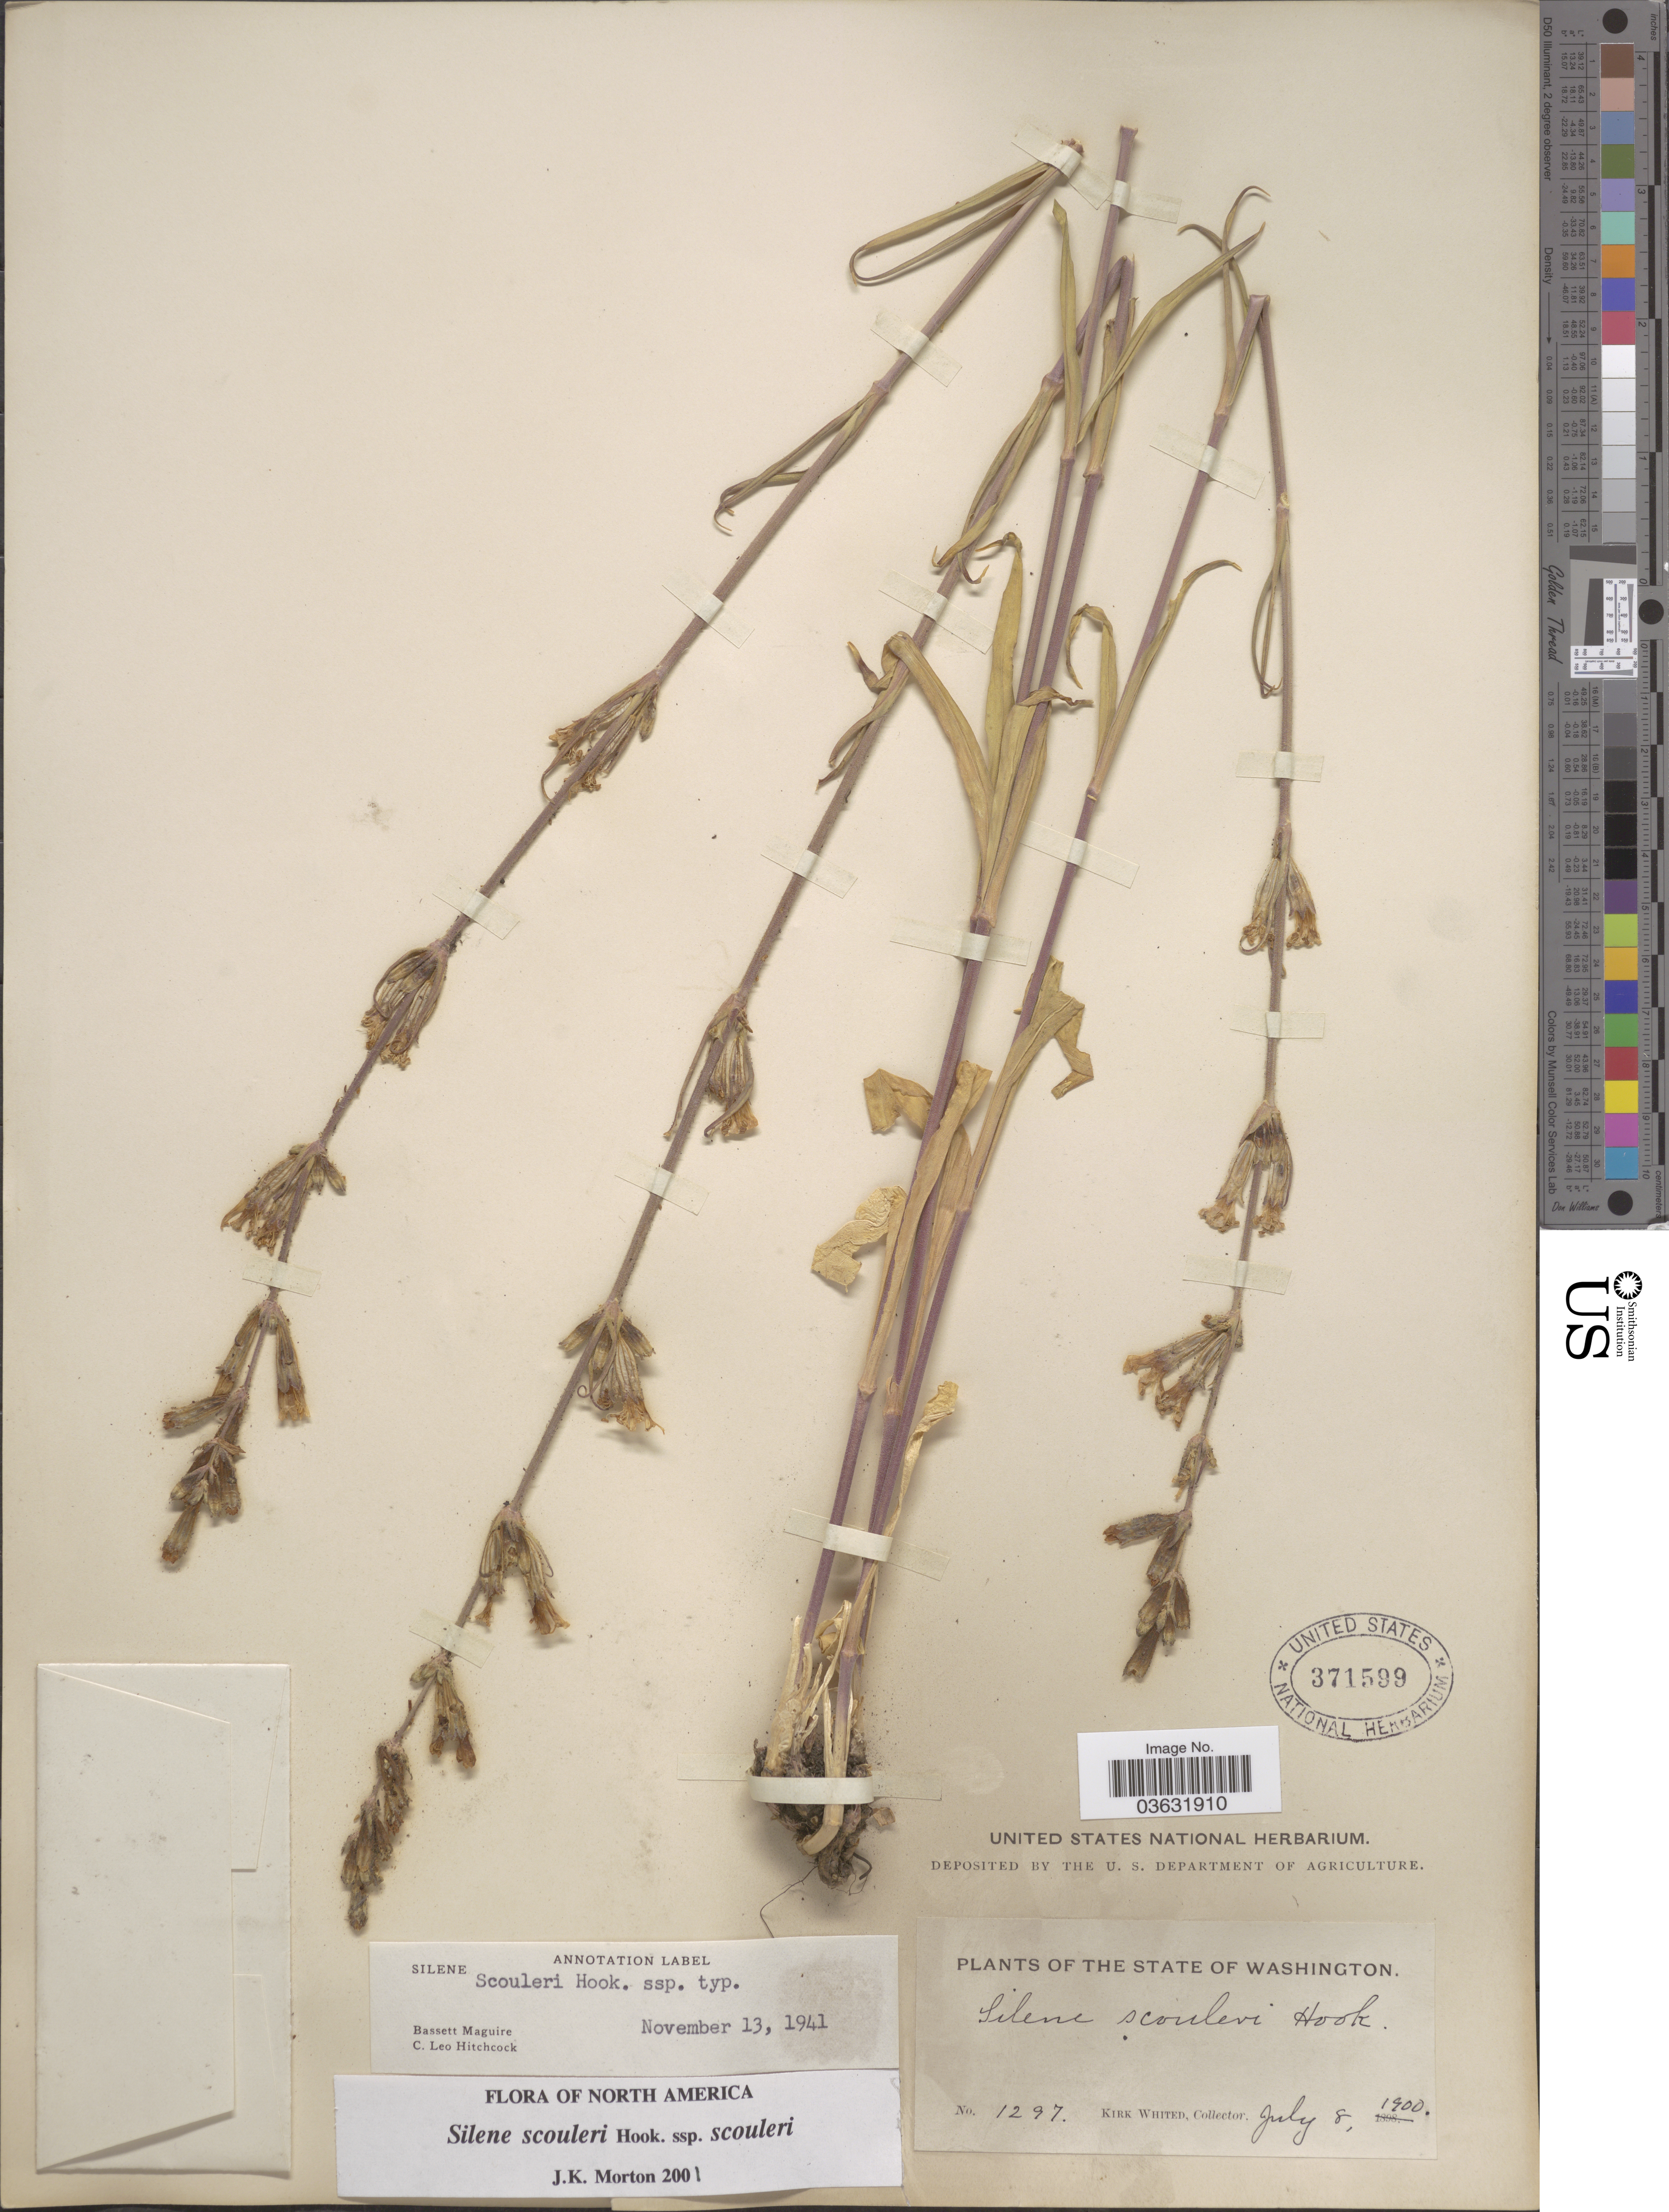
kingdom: Plantae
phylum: Tracheophyta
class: Magnoliopsida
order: Caryophyllales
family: Caryophyllaceae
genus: Silene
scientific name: Silene scouleri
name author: Hook.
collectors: K. Whited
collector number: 1297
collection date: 1900-07-08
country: United States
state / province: Washington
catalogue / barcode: US 371599